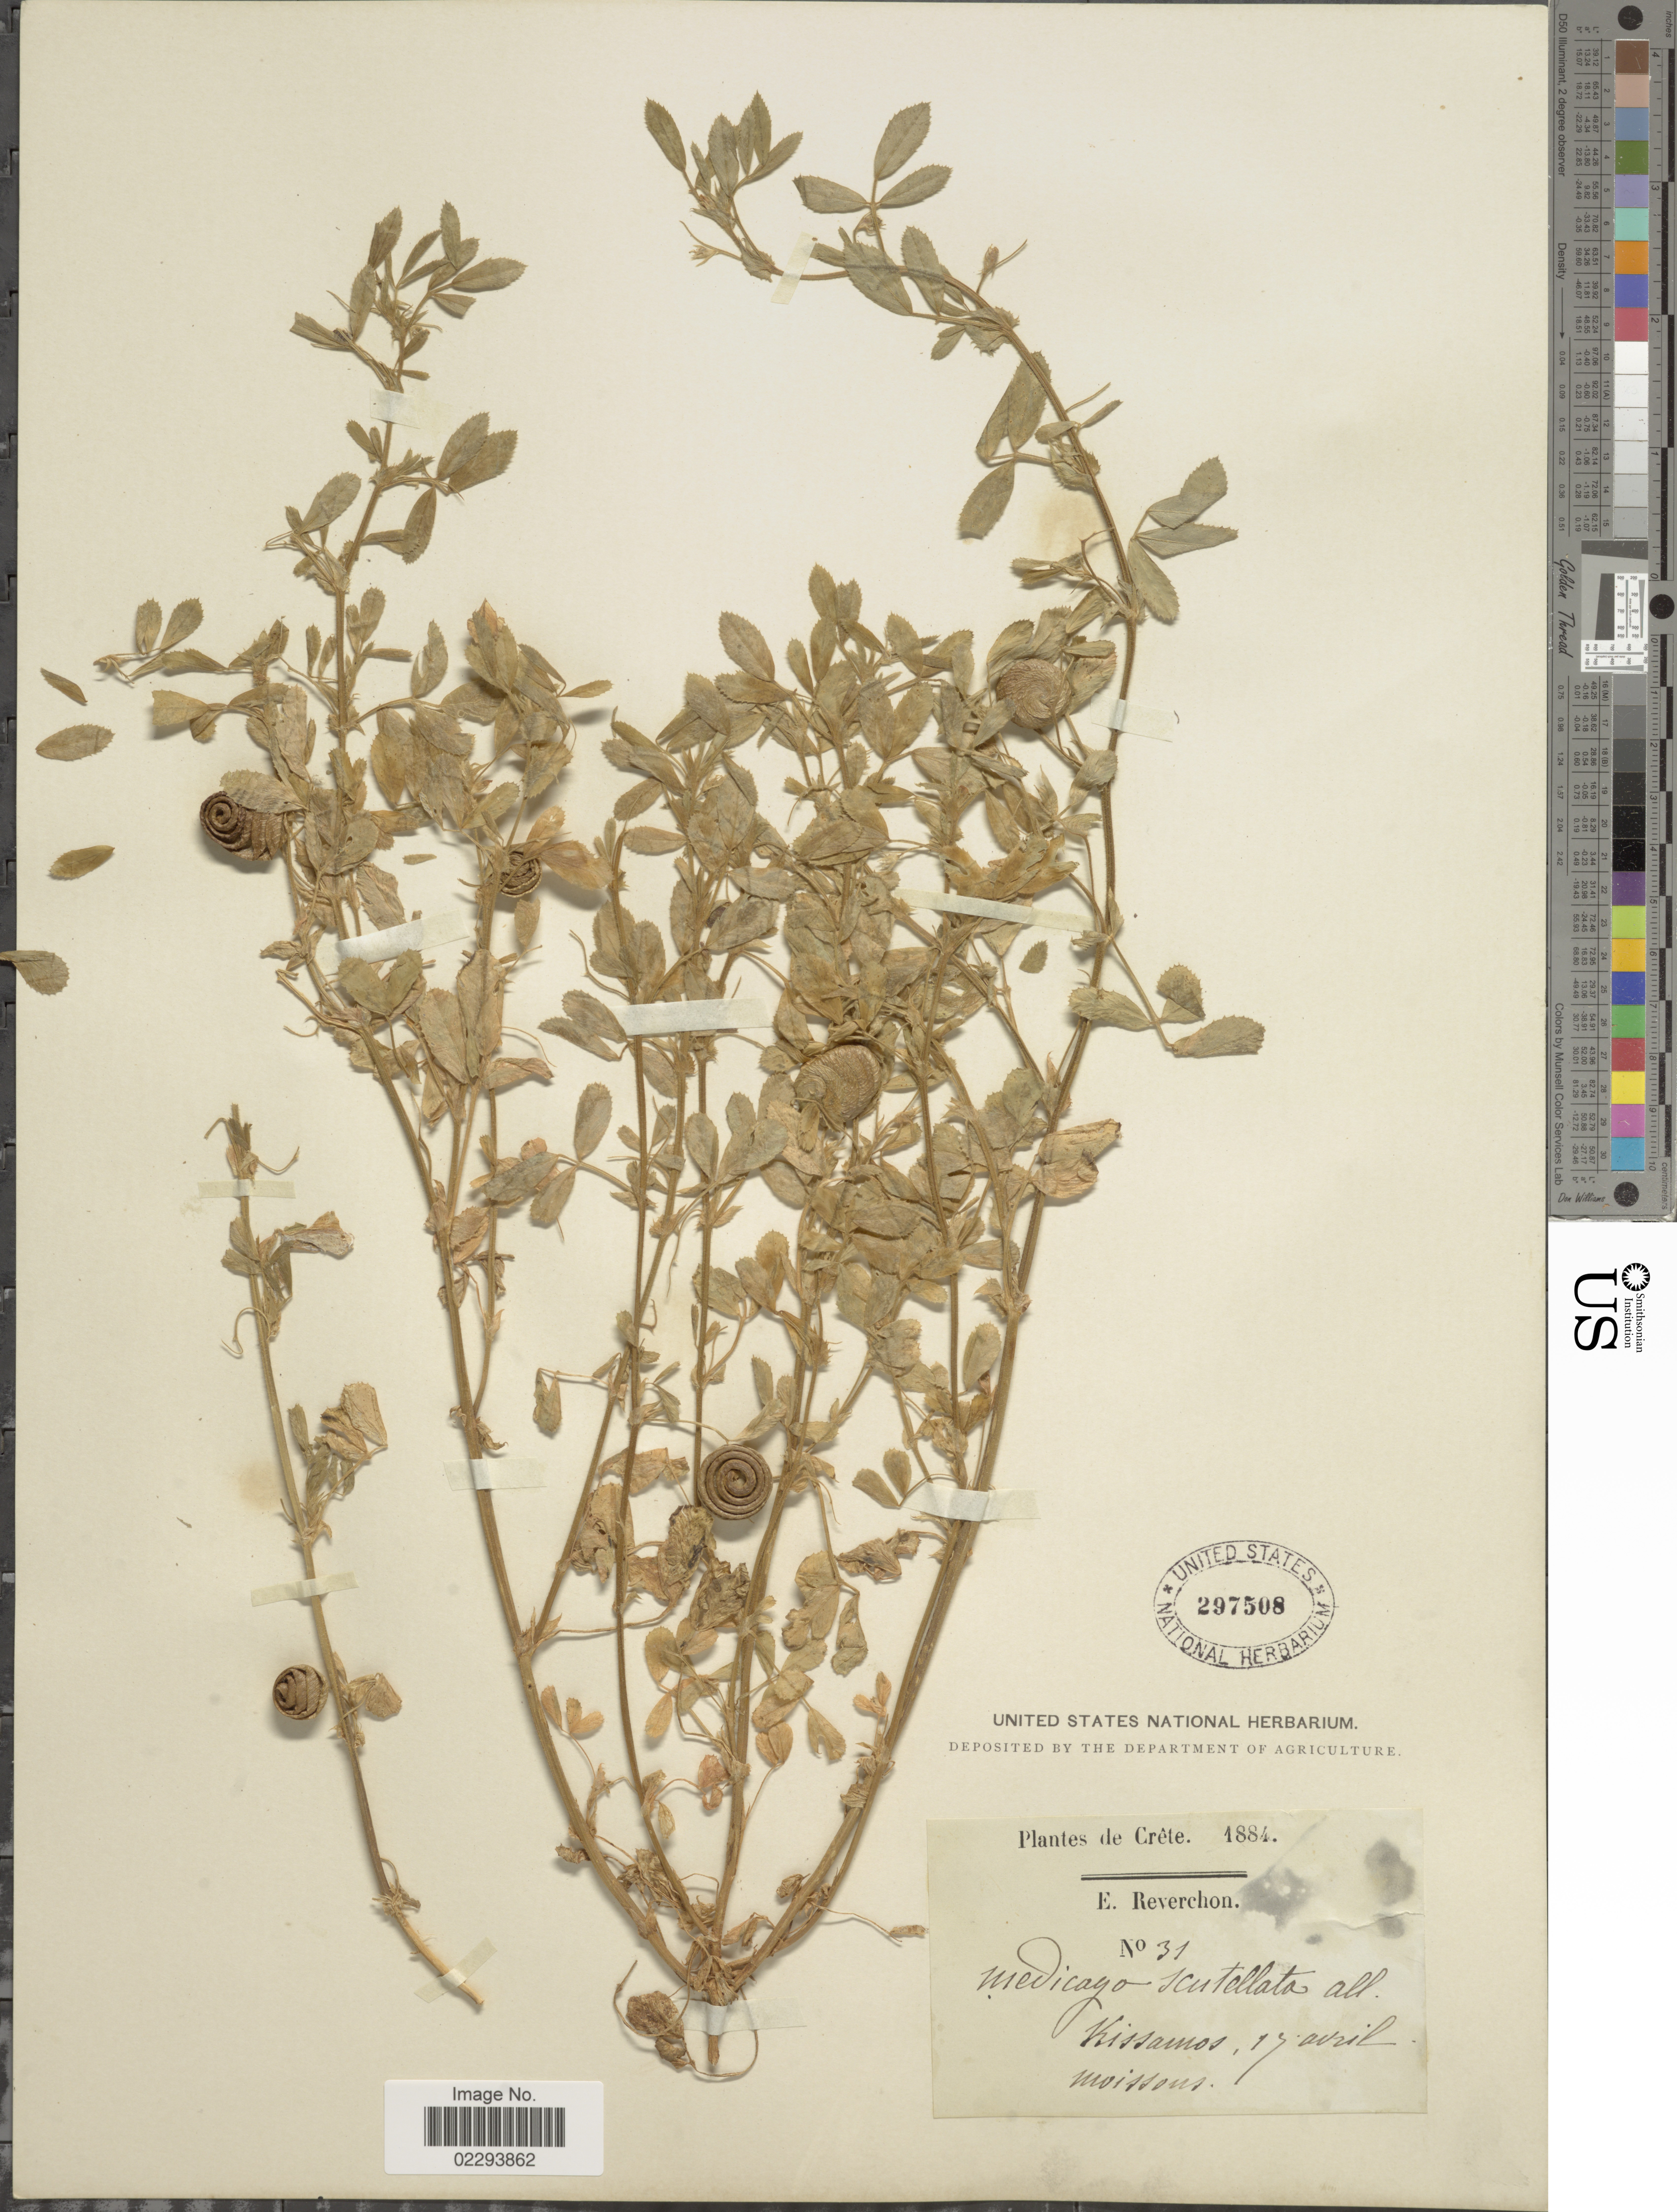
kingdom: Plantae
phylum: Tracheophyta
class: Magnoliopsida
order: Fabales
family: Fabaceae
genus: Medicago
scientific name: Medicago scutellata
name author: (L.) Mill.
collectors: E. Reverchon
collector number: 31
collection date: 1884-04-17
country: Greece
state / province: Crete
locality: Crete, Kissamos, Moissons .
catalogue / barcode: US 297508